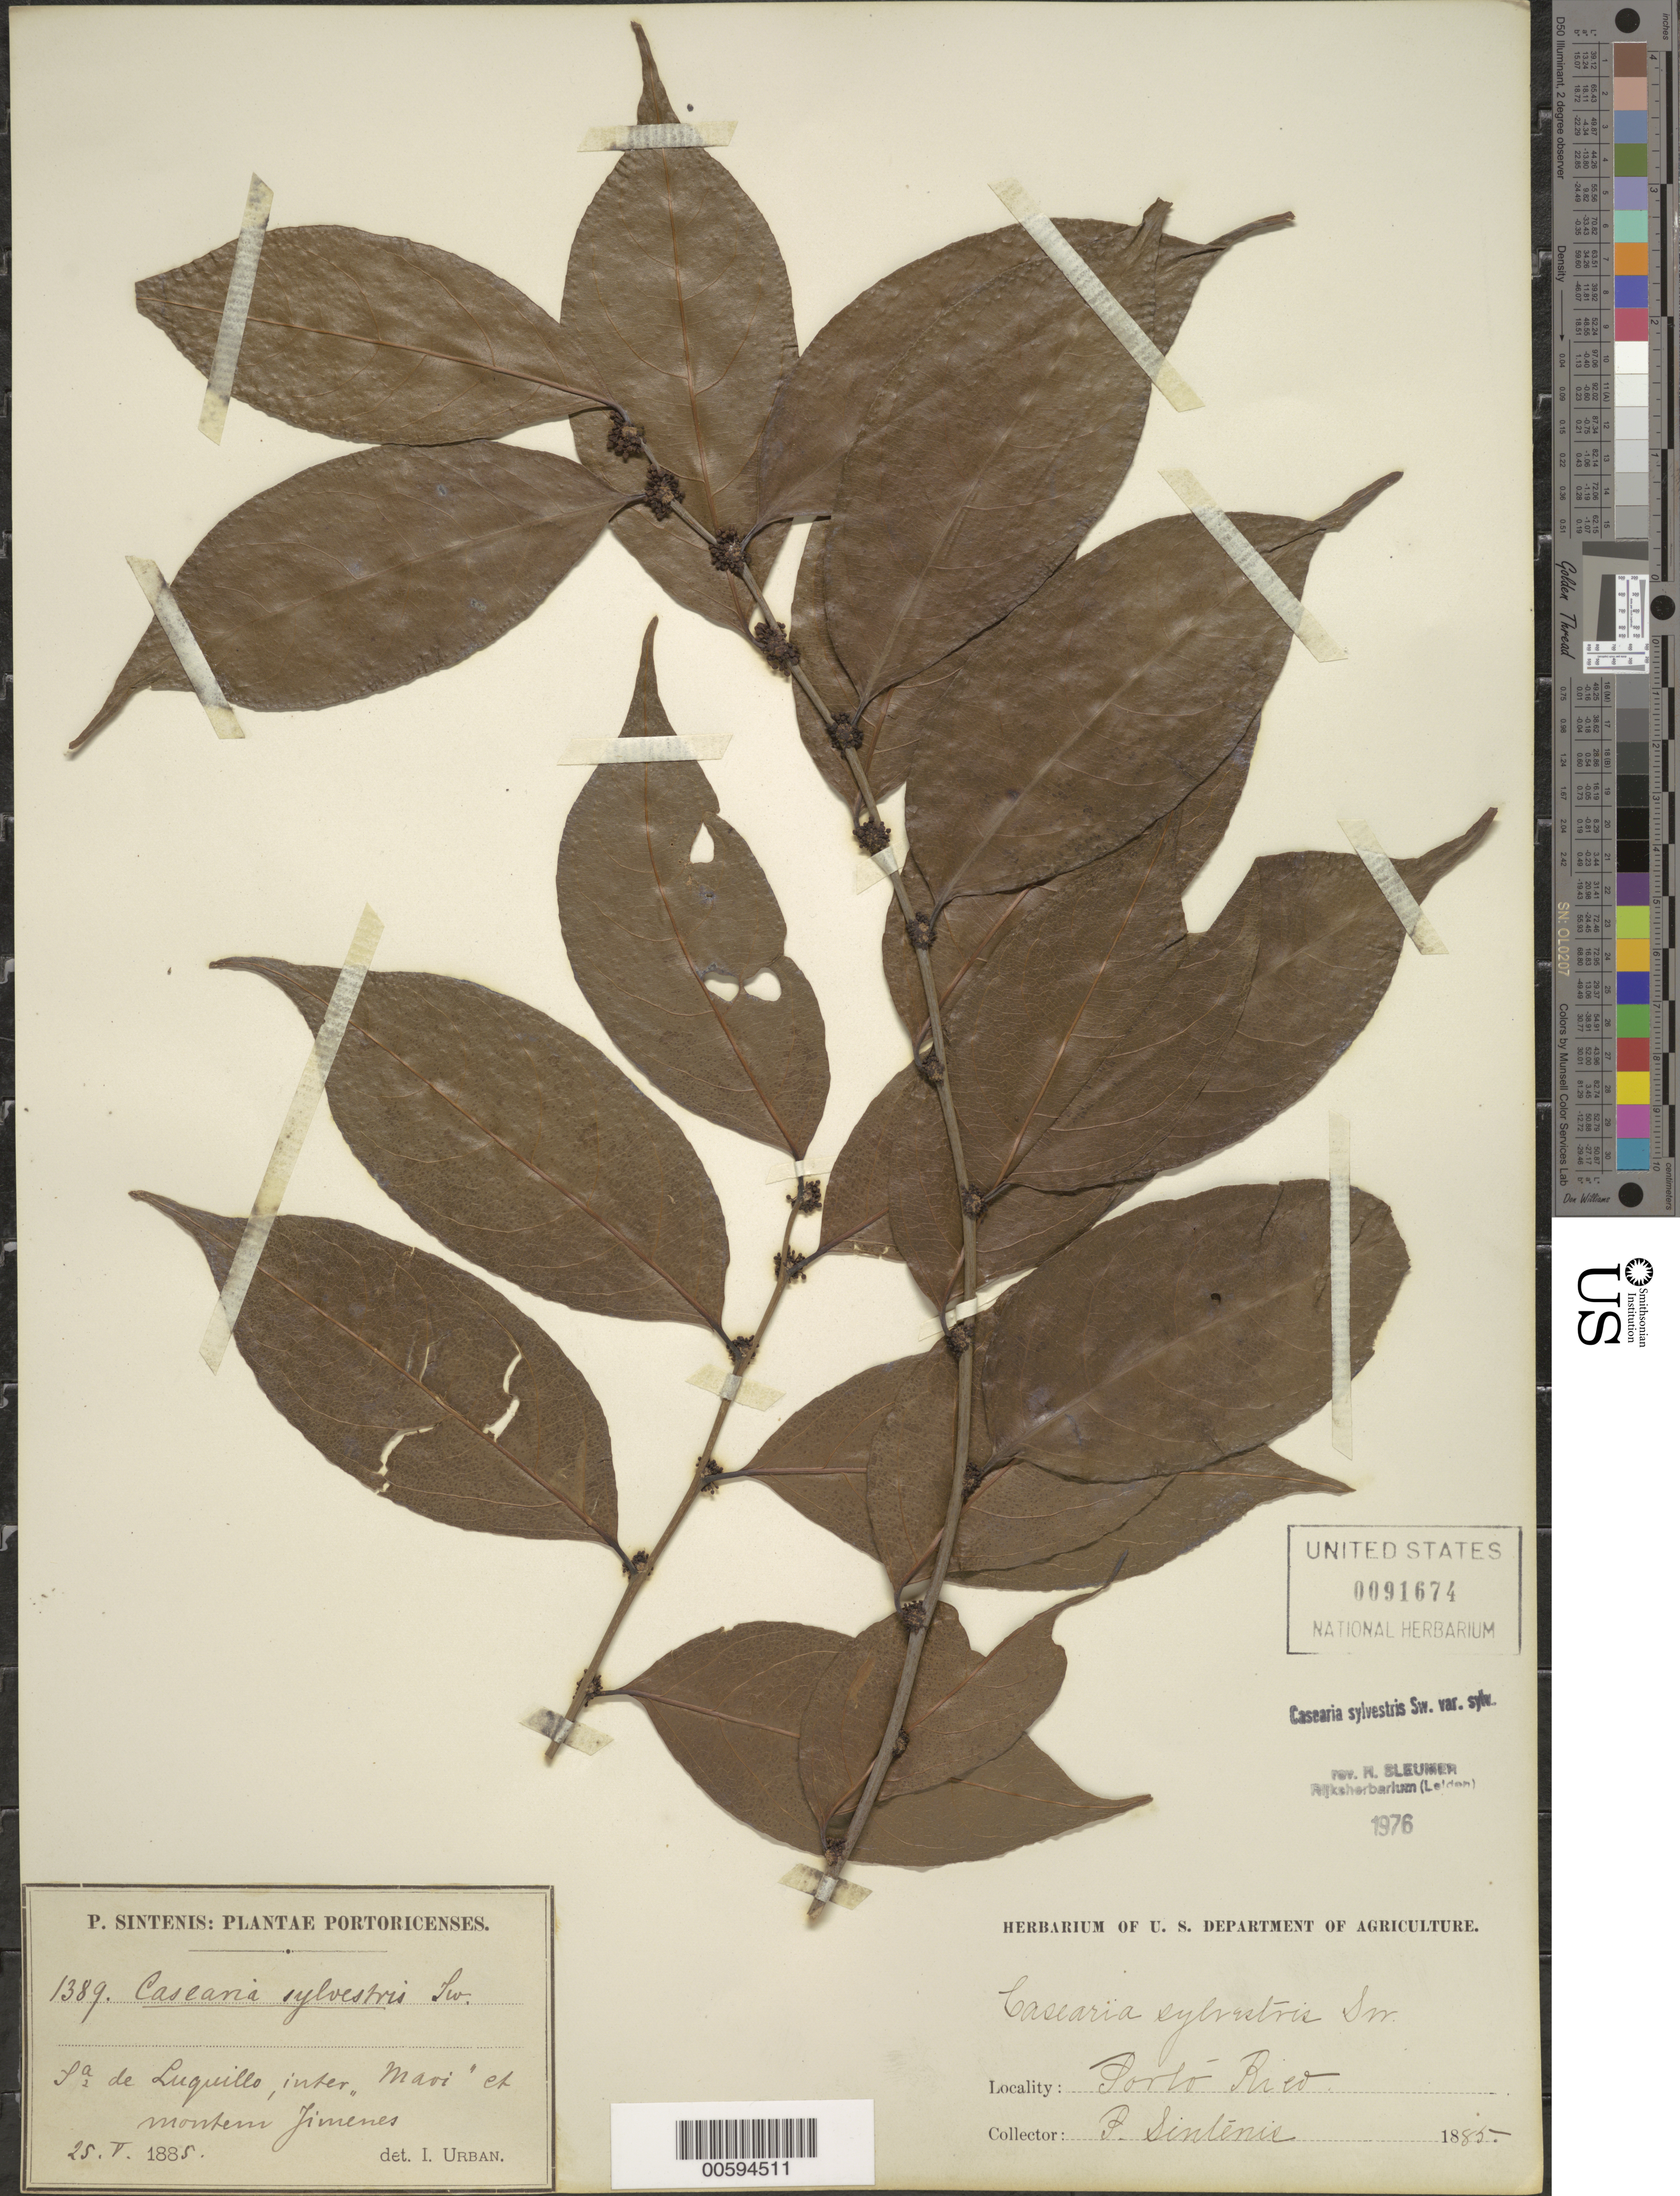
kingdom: Plantae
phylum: Tracheophyta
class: Magnoliopsida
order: Malpighiales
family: Salicaceae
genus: Casearia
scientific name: Casearia sylvestris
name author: Sw.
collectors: P. Sintenis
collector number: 1389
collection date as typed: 25 May 1885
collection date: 1885-05-25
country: Puerto Rico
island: Greater Antilles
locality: Sierra de Luquillo, inter "Mavi" et montem Jimenes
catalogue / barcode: US 91674